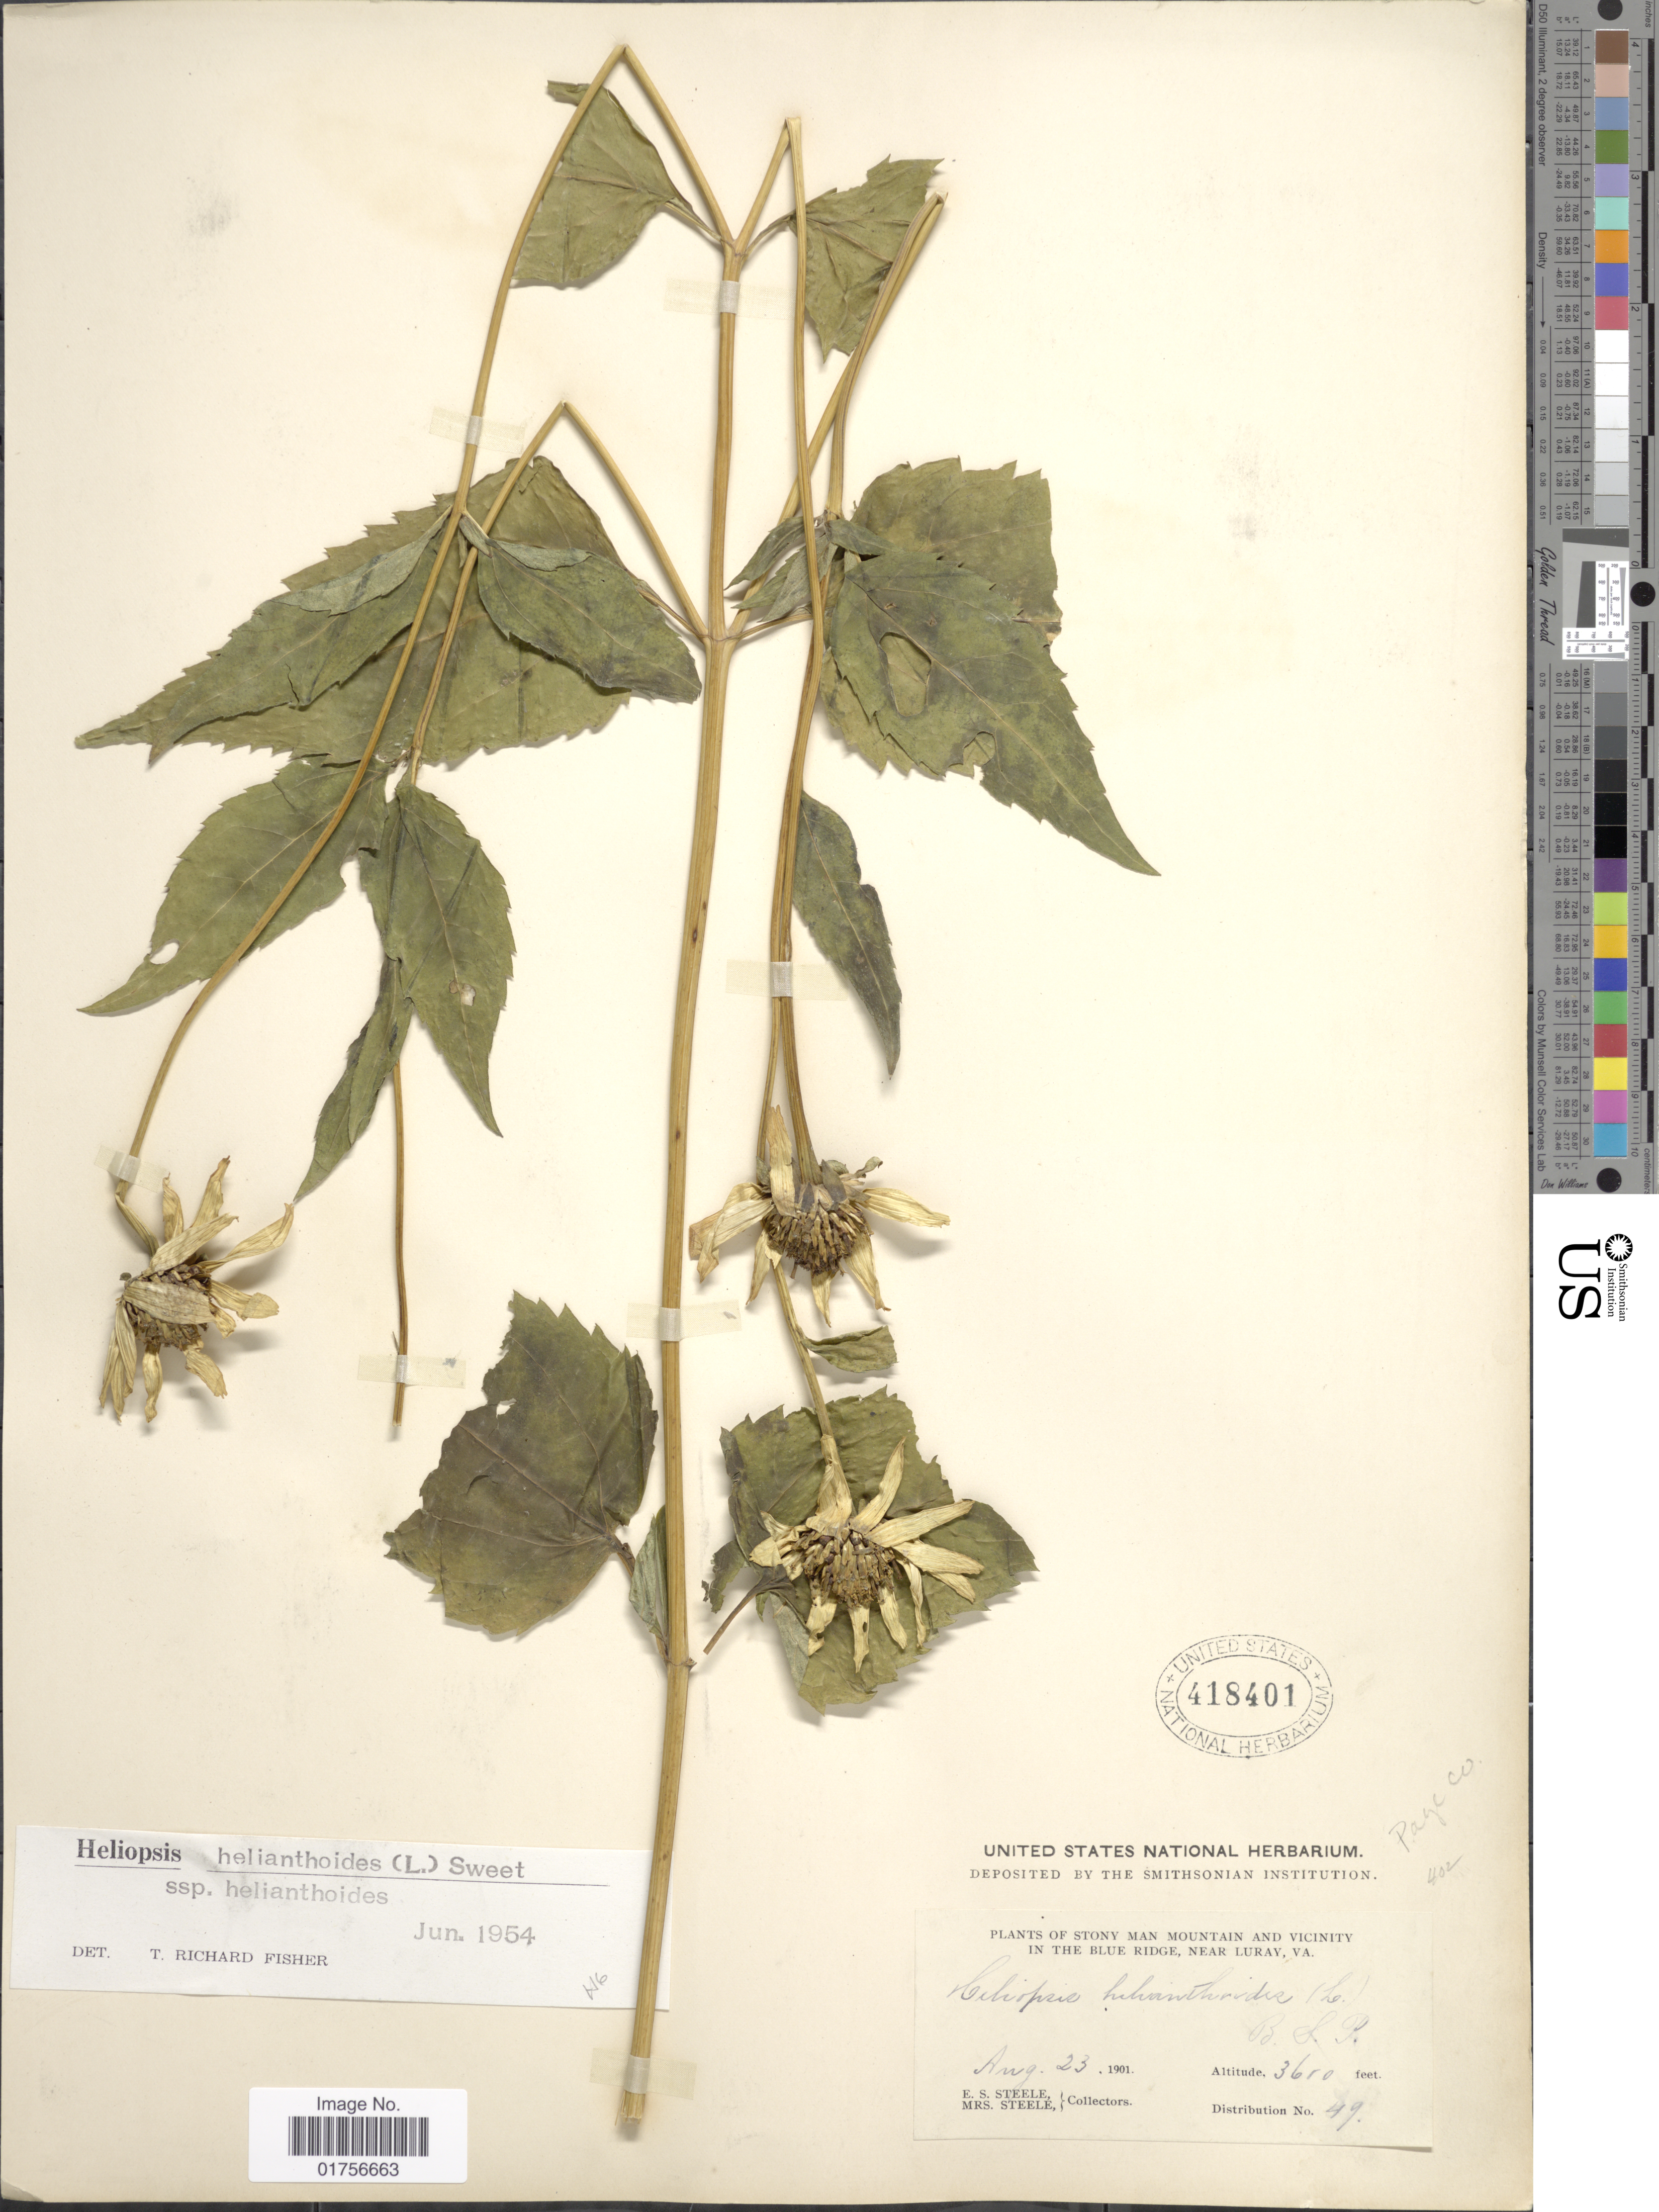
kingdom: Plantae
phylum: Tracheophyta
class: Magnoliopsida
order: Asterales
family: Asteraceae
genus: Heliopsis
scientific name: Heliopsis helianthoides subsp. helianthoides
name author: (L.) Sweet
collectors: E. Steele & Mrs. E. S. Steele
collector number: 49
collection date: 1901-08-23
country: United States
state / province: Virginia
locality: Stony Man Mountain and Vicinity, In The Blue Ridge, Near Luray, Va.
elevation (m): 1097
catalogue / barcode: US 418401